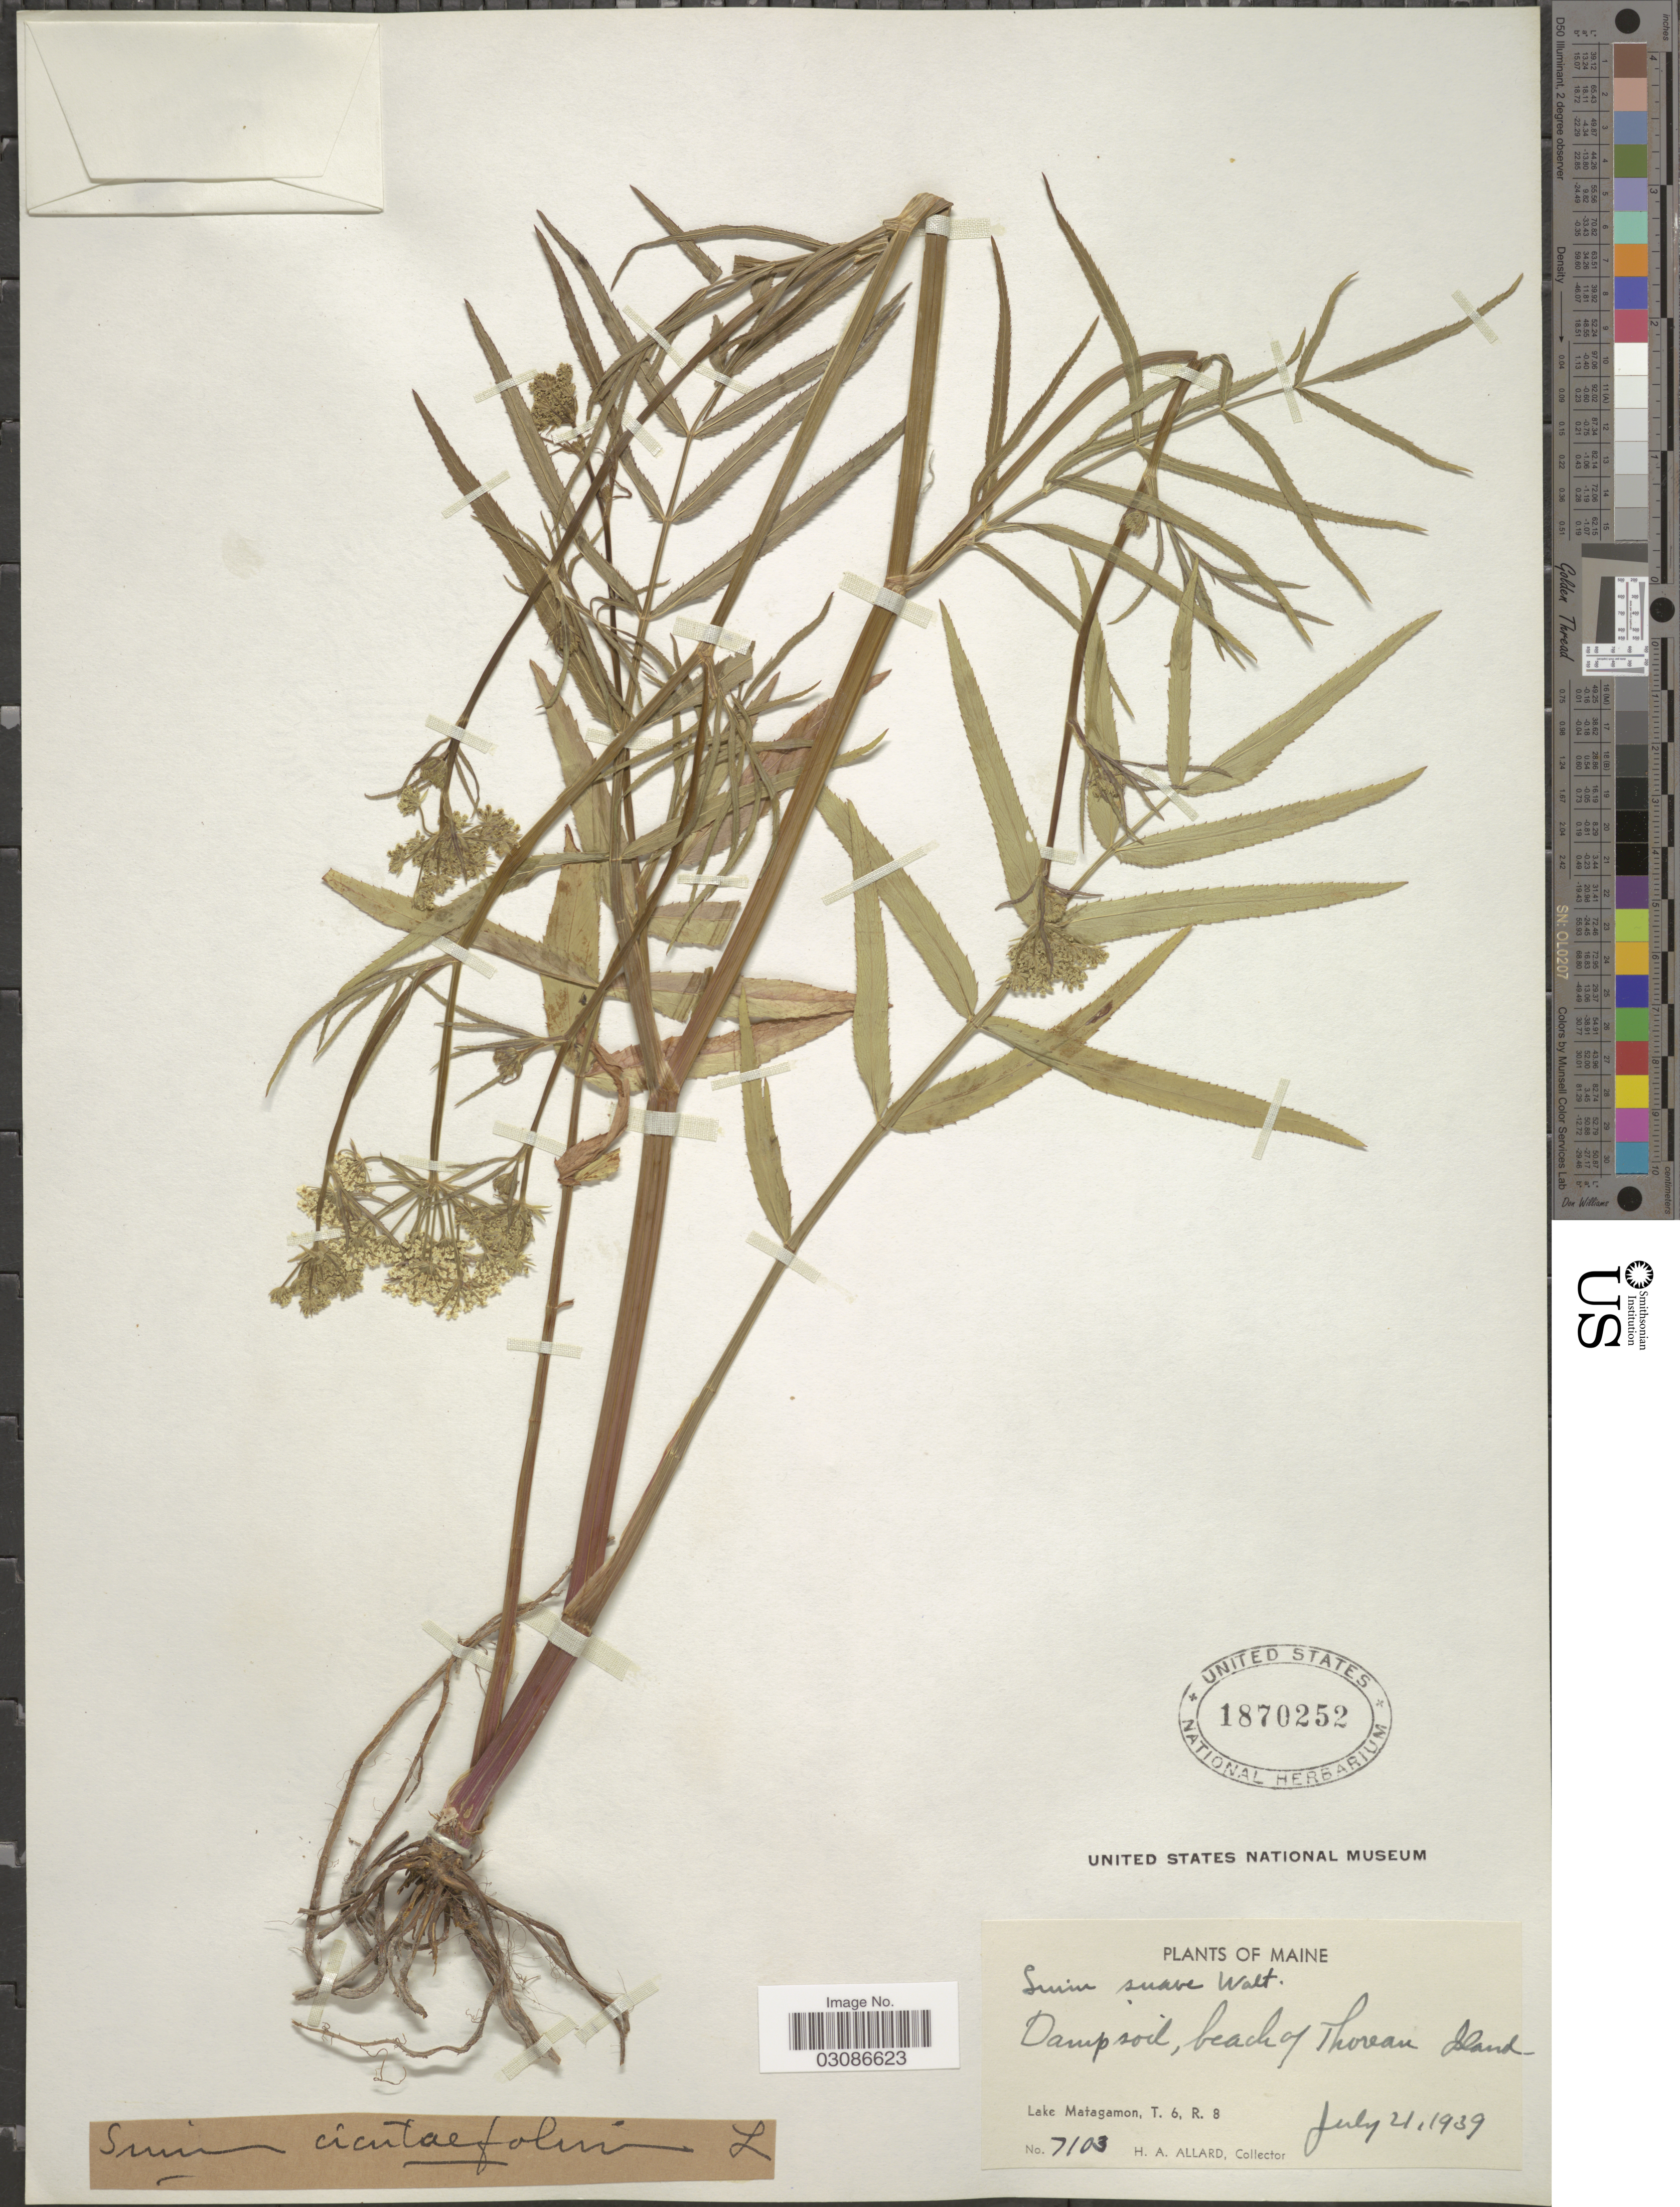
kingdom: Plantae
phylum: Tracheophyta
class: Magnoliopsida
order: Apiales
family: Apiaceae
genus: Sium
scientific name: Sium suave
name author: Walter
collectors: H. A. Allard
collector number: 7103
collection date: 1939-07-21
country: United States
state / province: Maine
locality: Lake Matagamon, T. 6, R. 8, Damp soil, beach of Thoreau Island.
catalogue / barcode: US 1870252